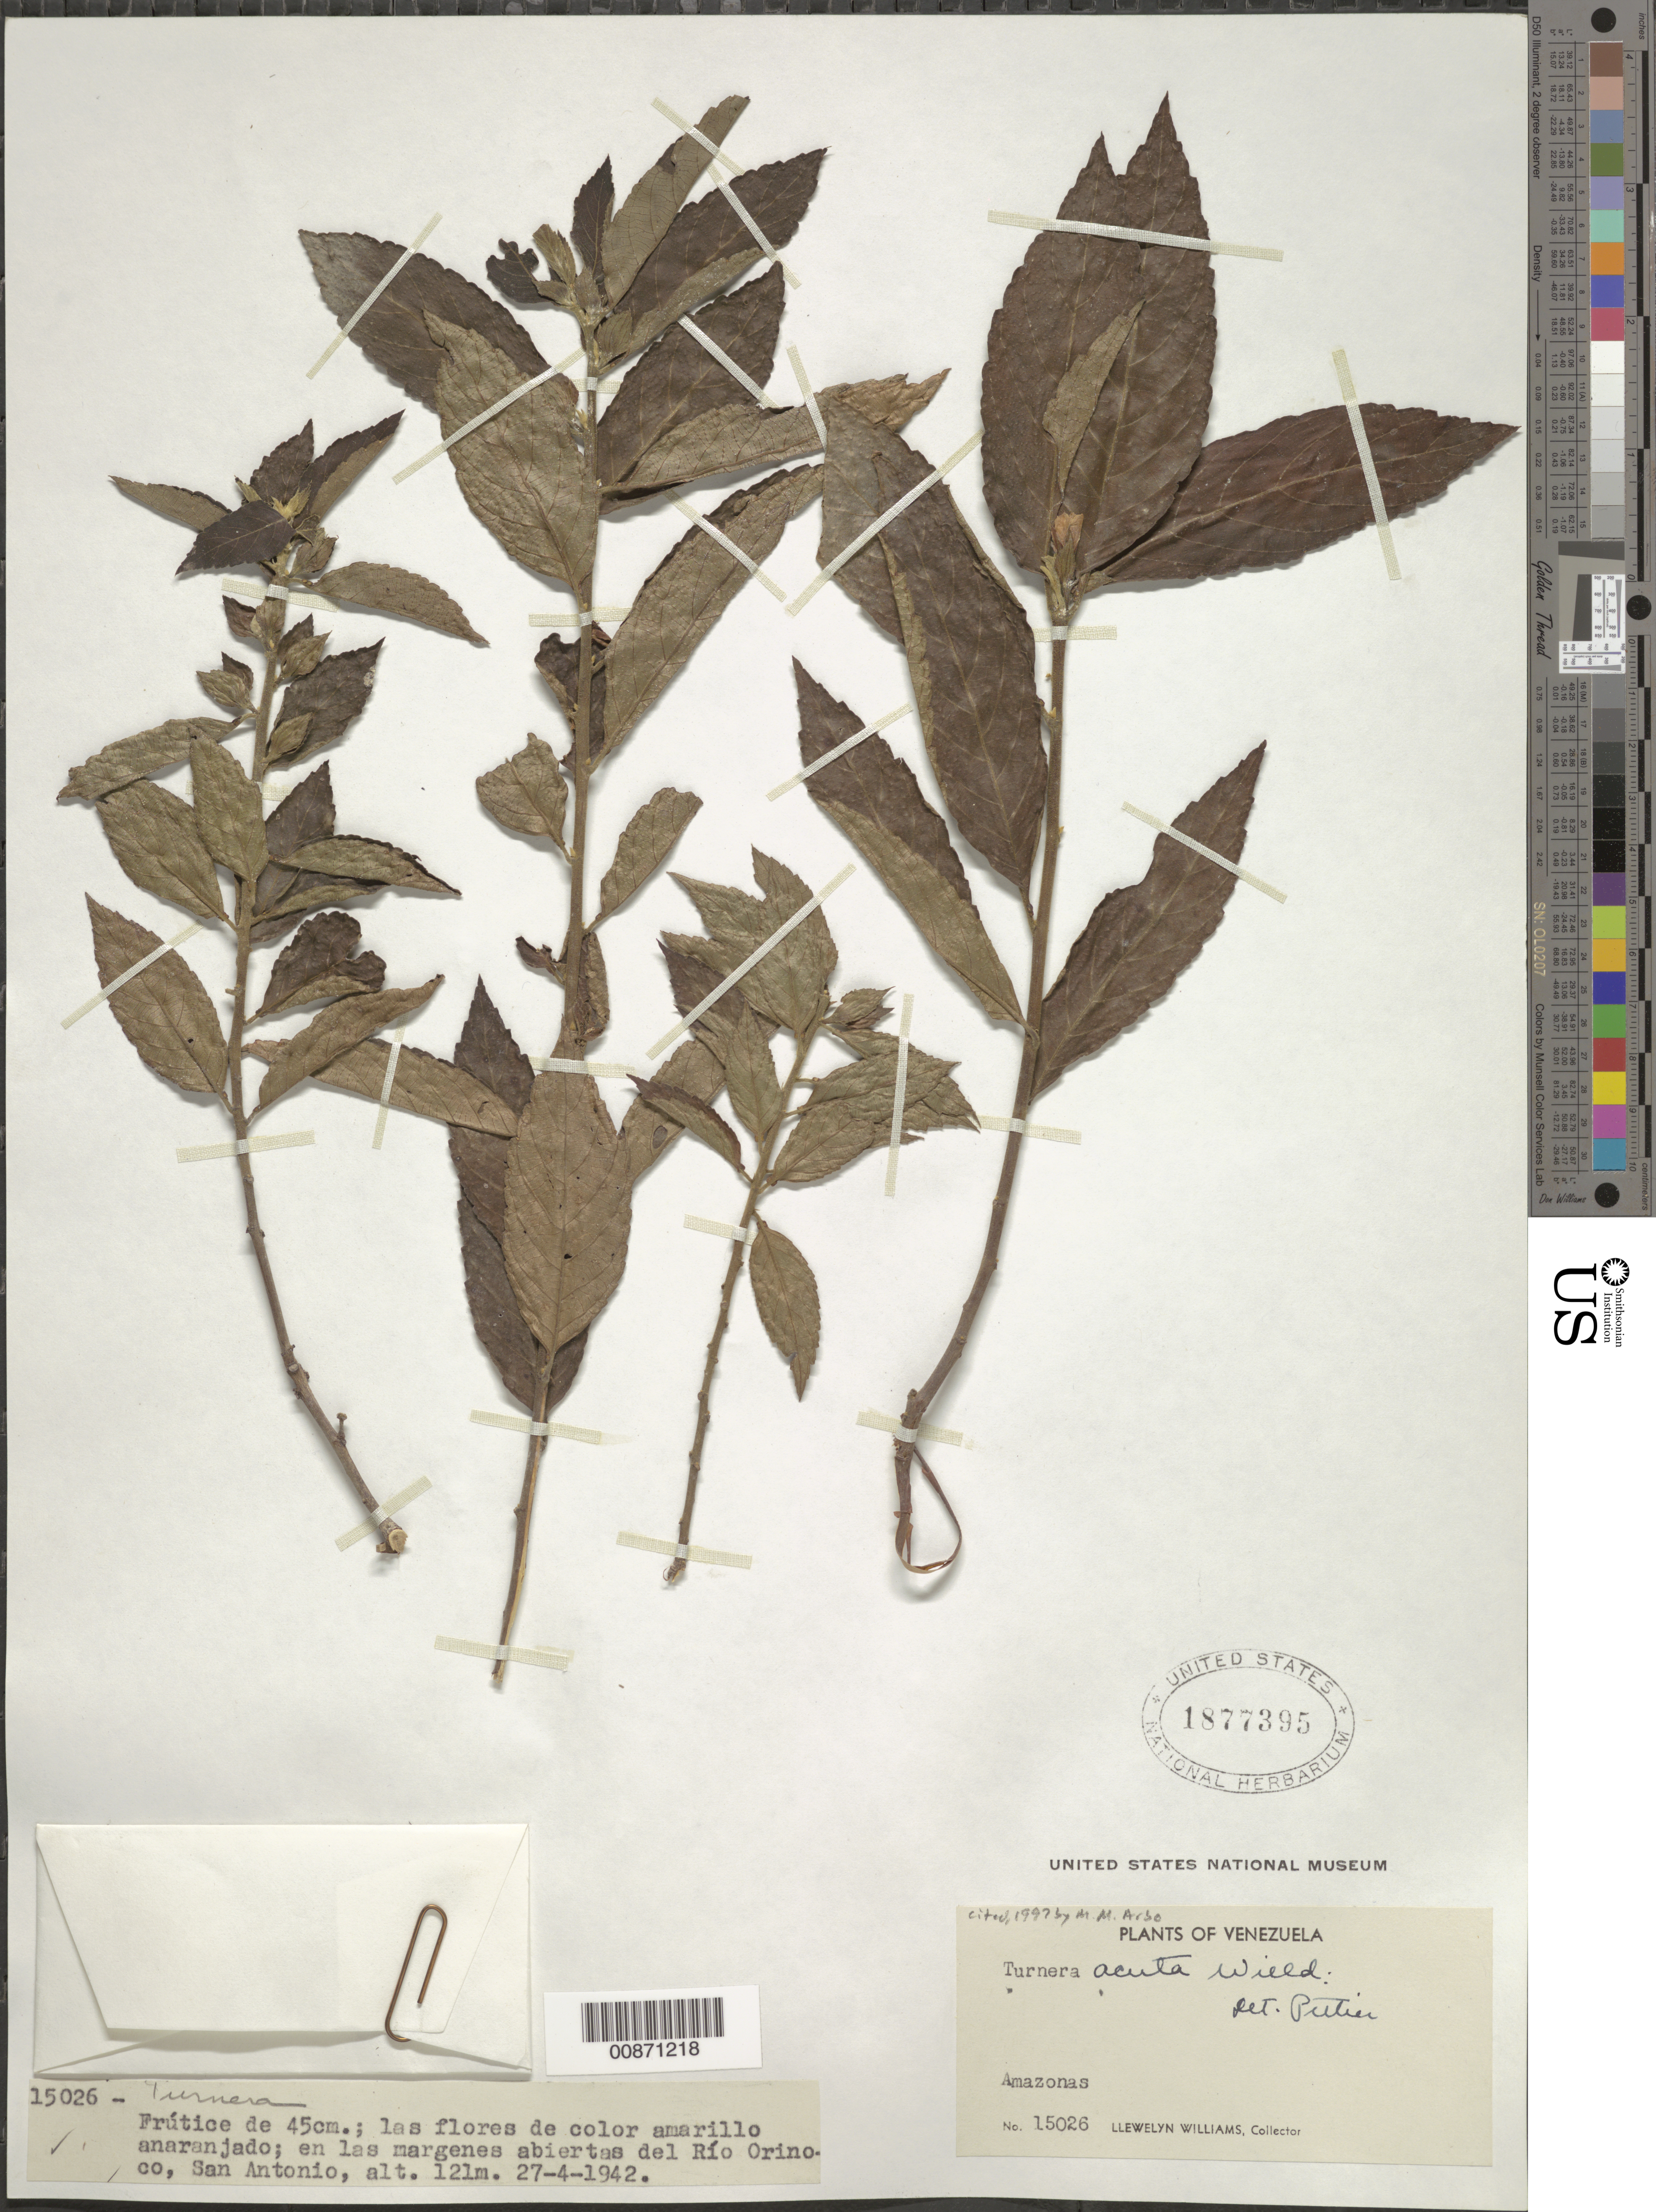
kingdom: Plantae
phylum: Tracheophyta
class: Magnoliopsida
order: Malpighiales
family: Turneraceae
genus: Turnera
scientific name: Turnera acuta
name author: Willd. ex Schult.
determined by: Pittier, Henri F.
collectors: Ll. Williams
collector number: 15026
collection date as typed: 27-Apr-42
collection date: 1942-04-27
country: Venezuela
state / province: Amazonas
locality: San Antonio, Río Orinoco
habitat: Margenes abiertas de rio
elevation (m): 121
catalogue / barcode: US 1877395